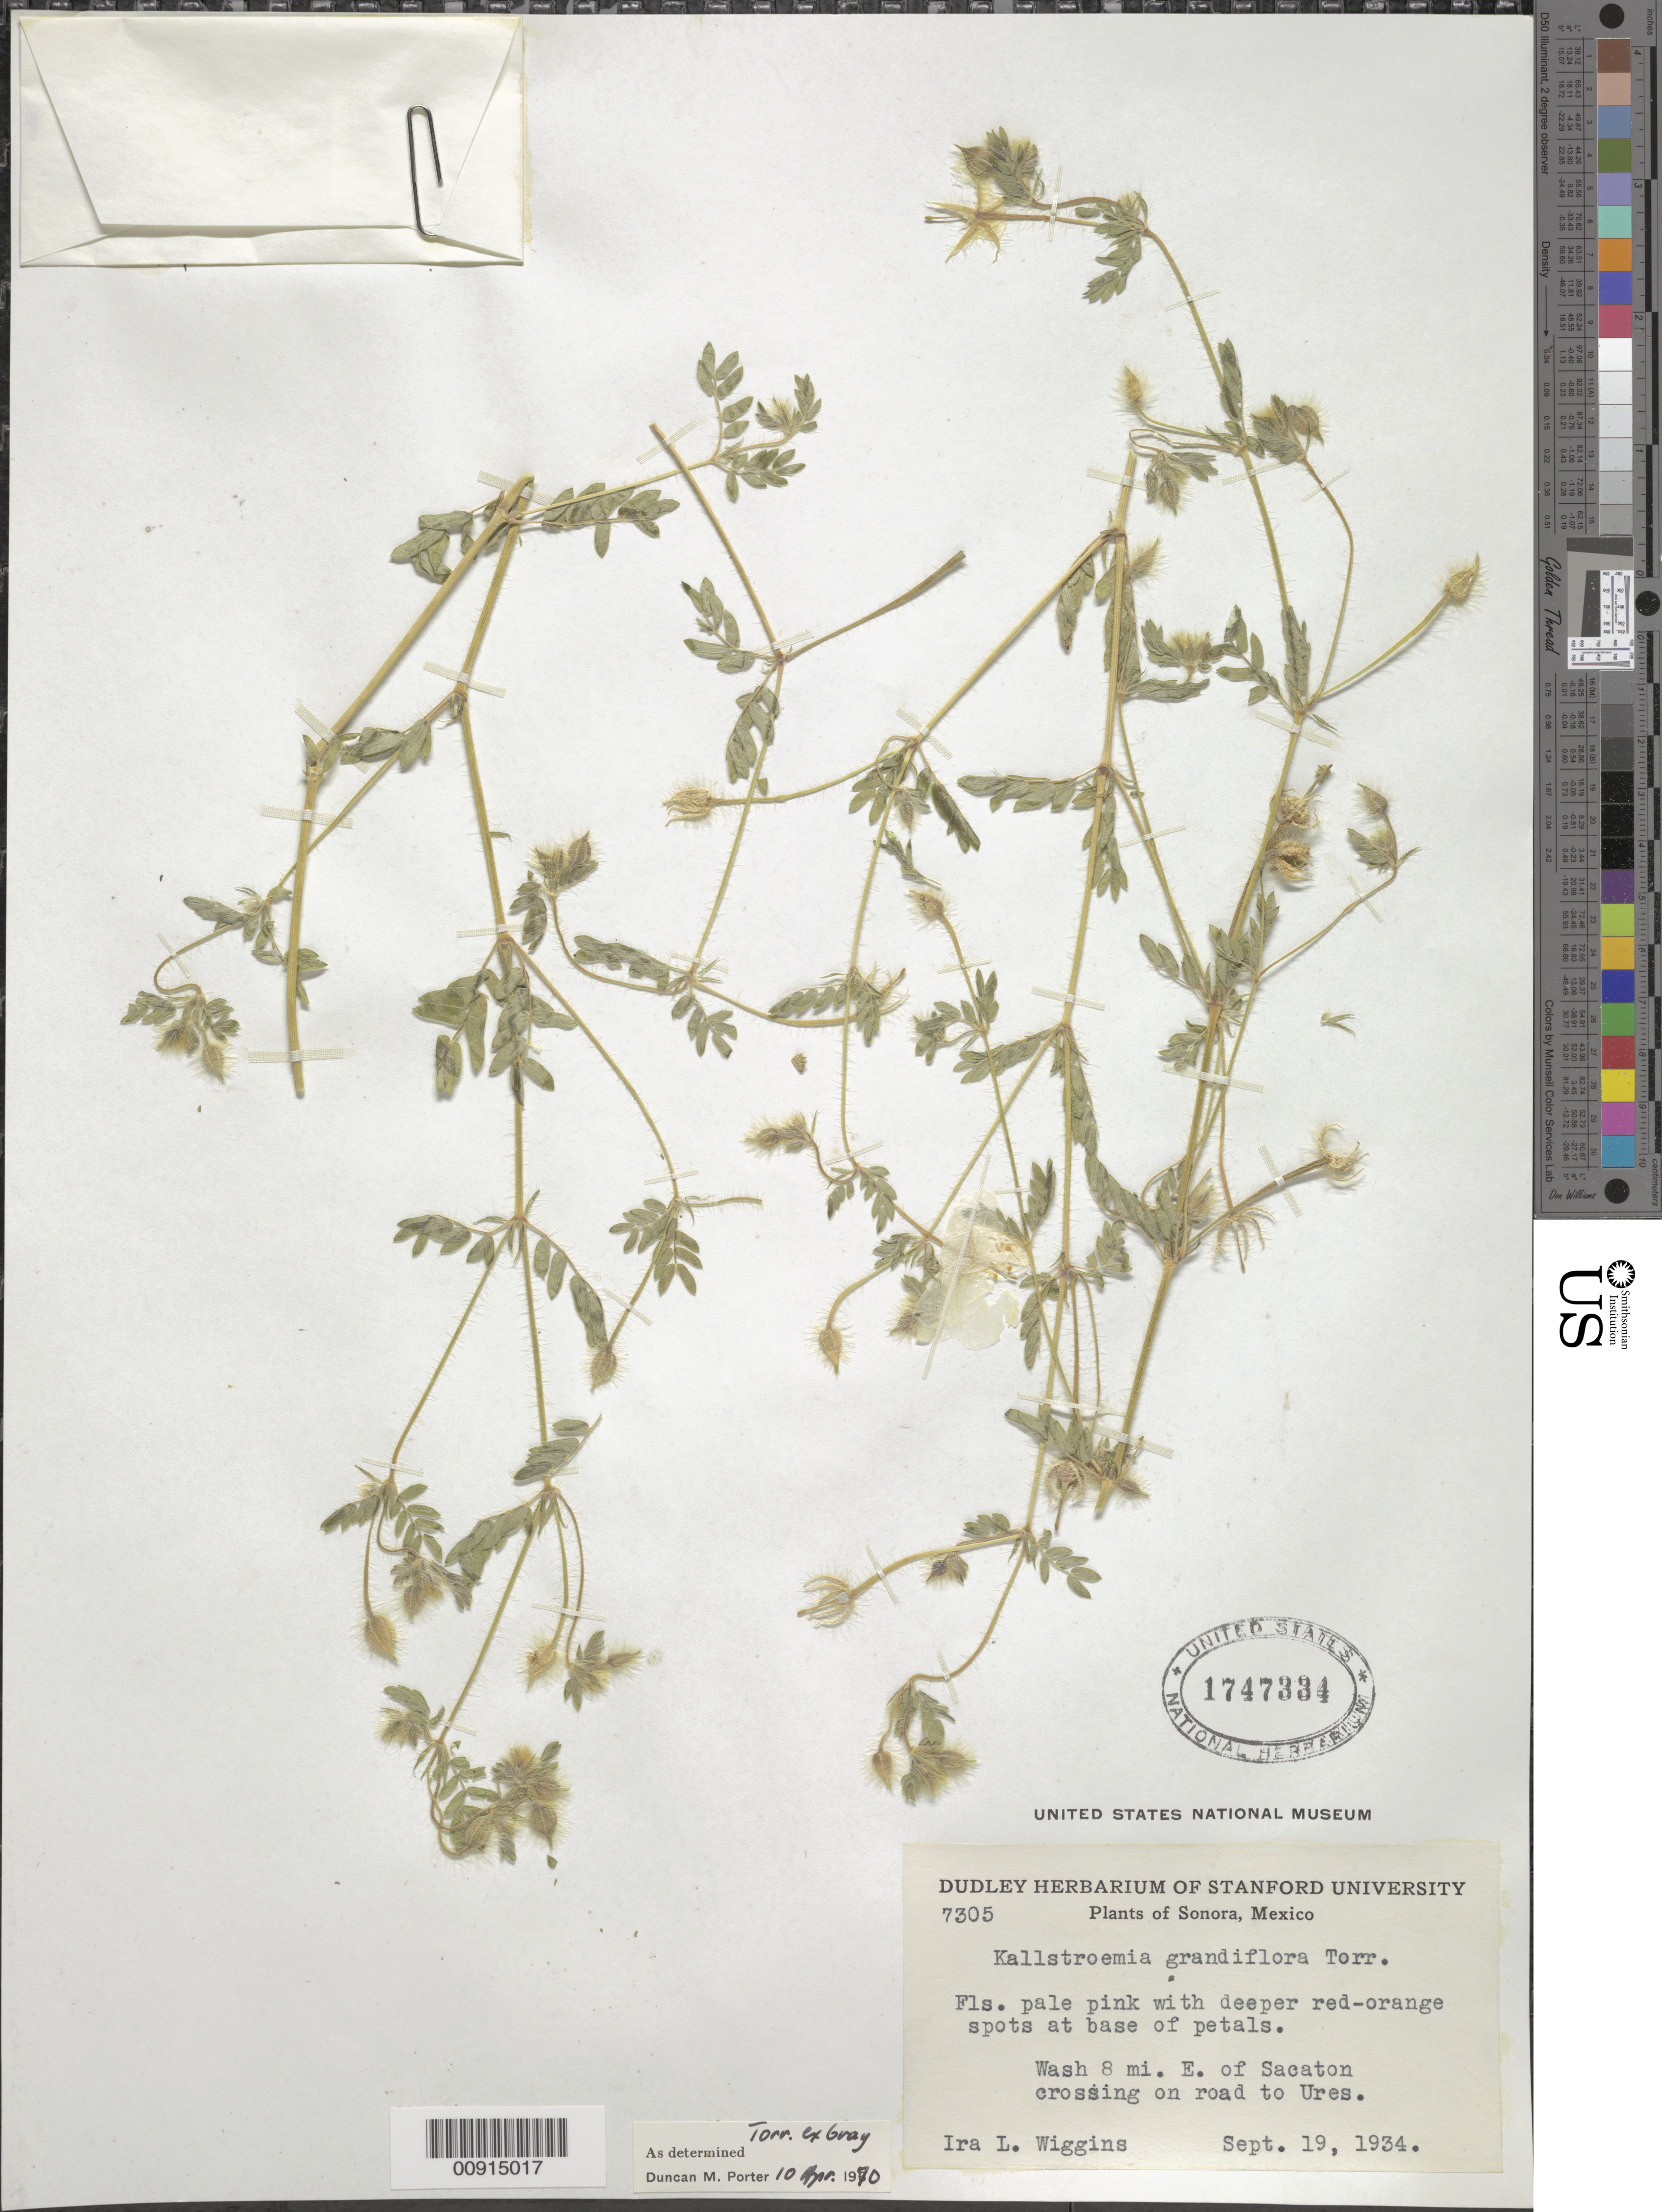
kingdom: Plantae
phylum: Tracheophyta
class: Magnoliopsida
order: Zygophyllales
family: Zygophyllaceae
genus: Kallstroemia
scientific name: Kallstroemia grandiflora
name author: Torr. ex A. Gray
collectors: I. L. Wiggins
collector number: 7305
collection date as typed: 19 Sep 1934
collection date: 1934-09-19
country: Mexico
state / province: Sonora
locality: Sonora: 8 mi. E of Sacaton crossing on road to Ures.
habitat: Wash.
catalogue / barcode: US 1747334